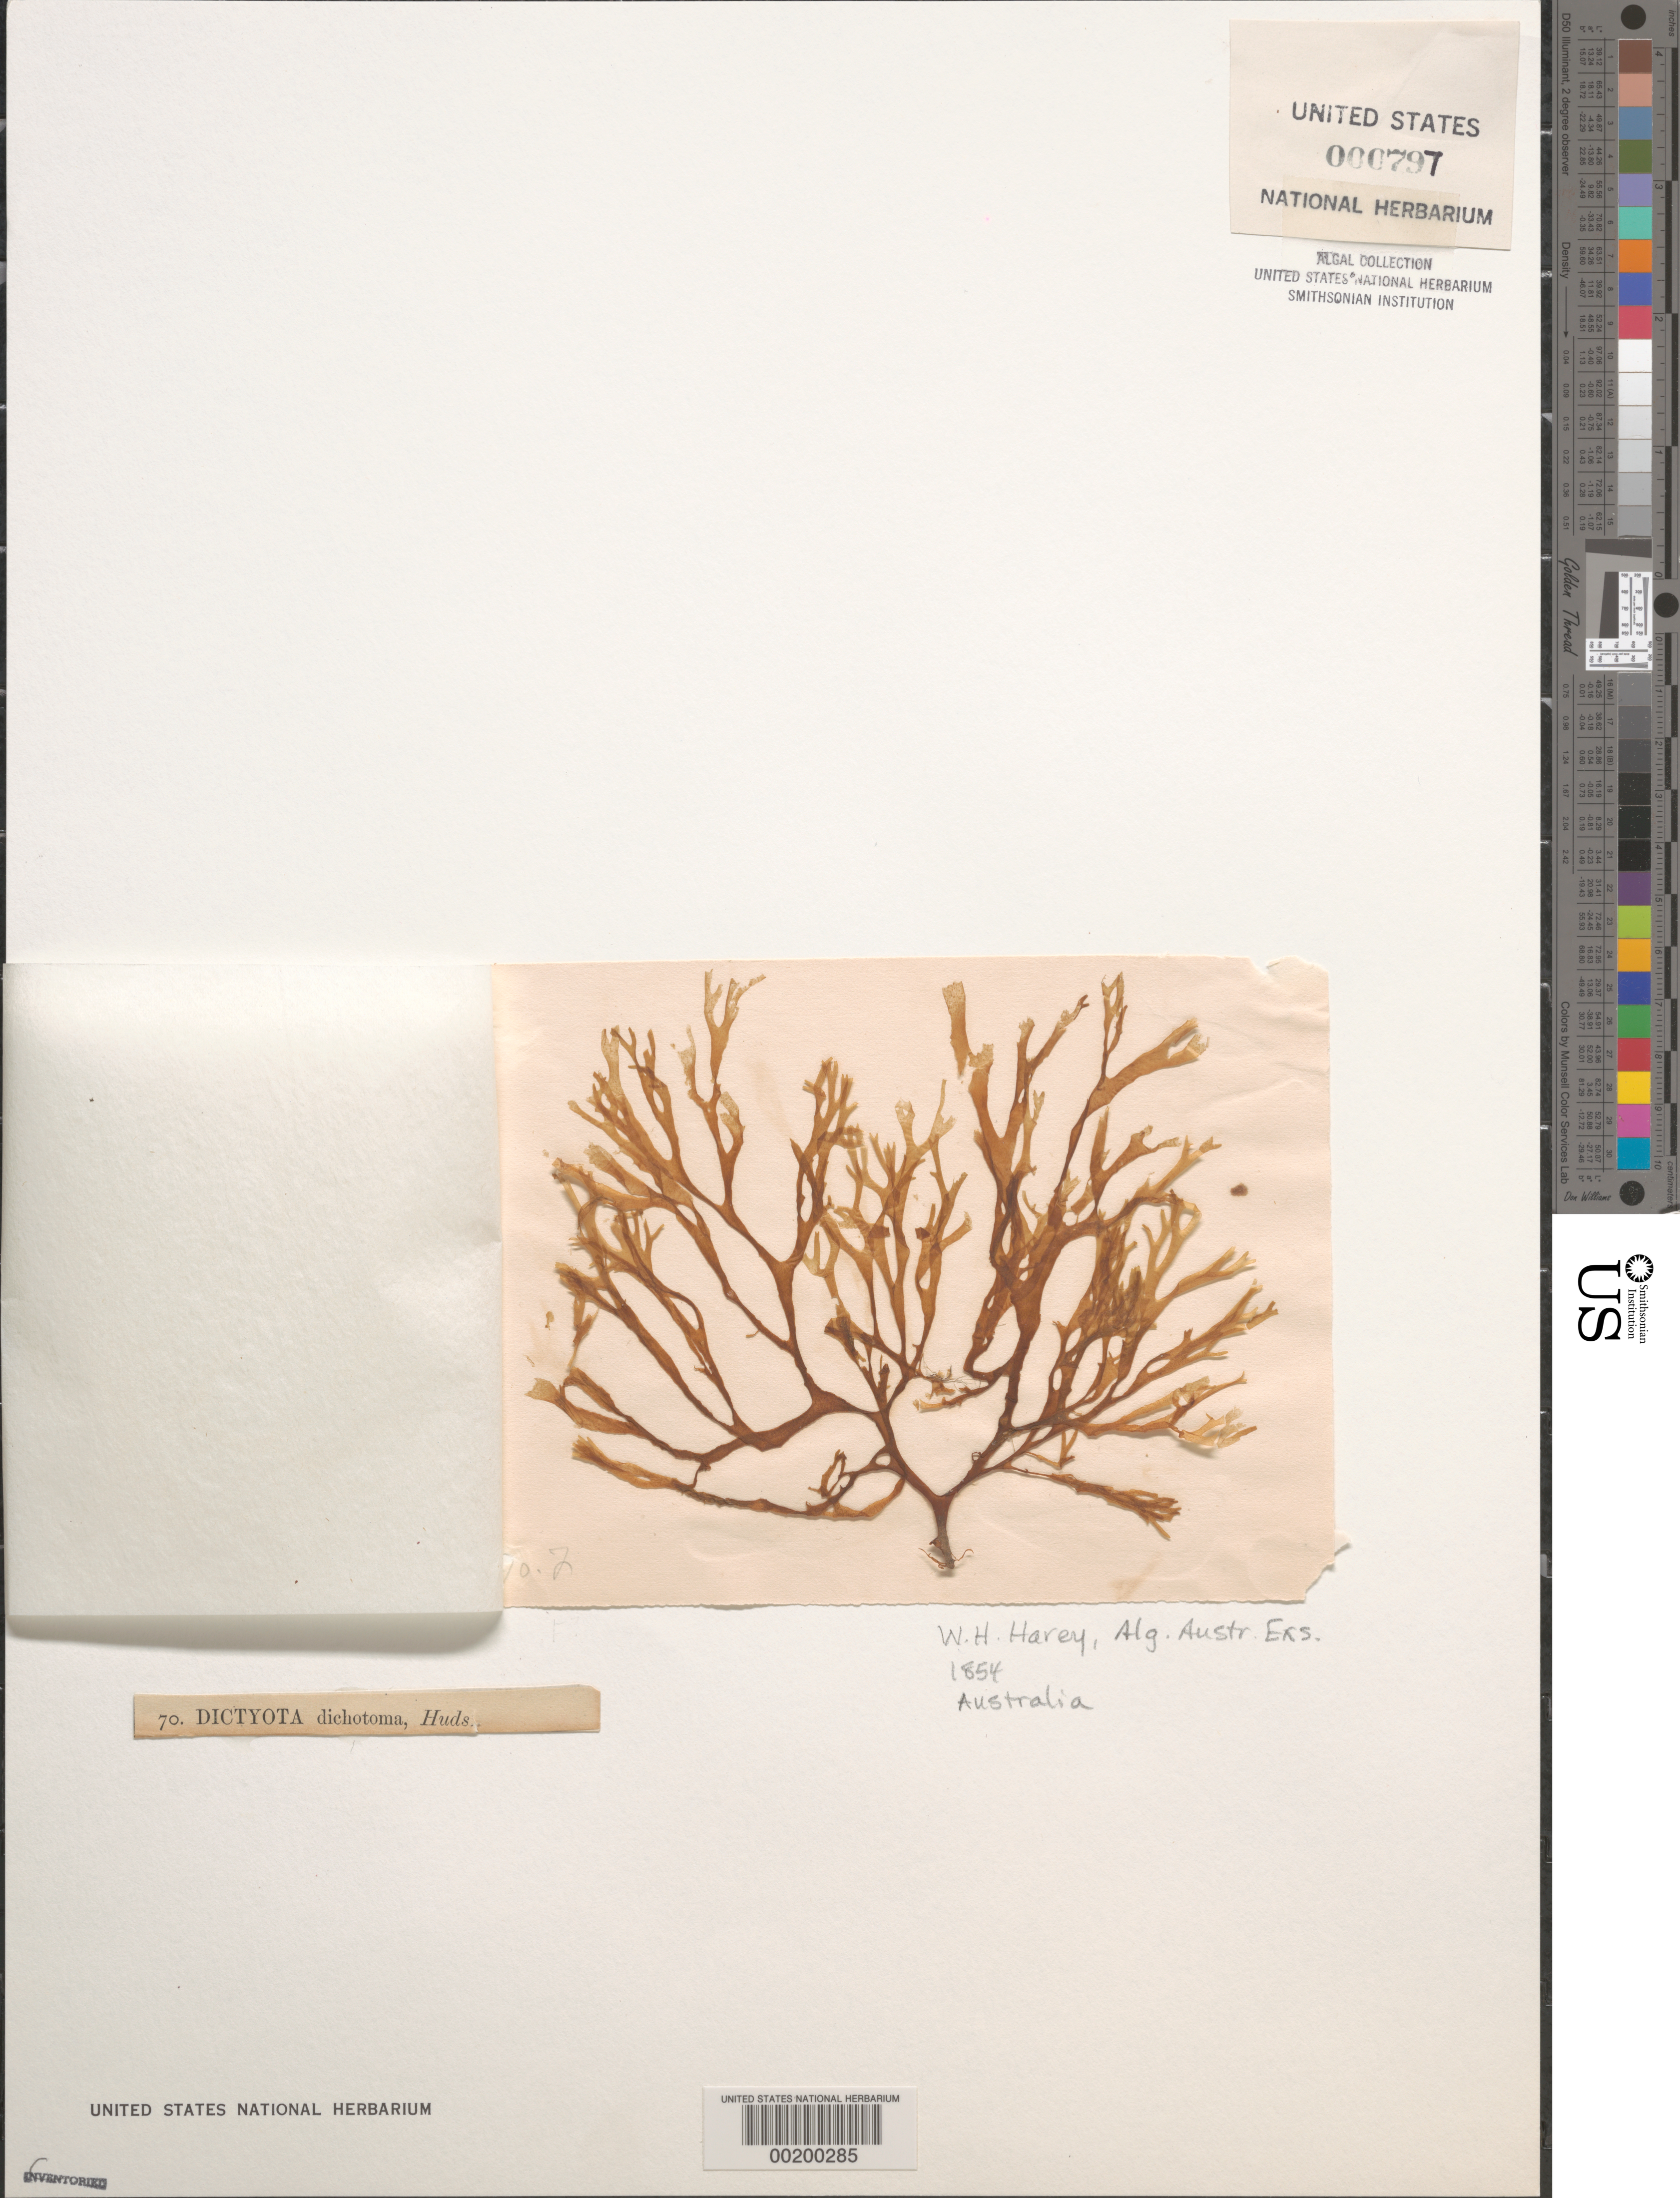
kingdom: Chromista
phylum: Ochrophyta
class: Phaeophyceae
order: Dictyotales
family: Dictyotaceae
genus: Dictyota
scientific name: Dictyota dichotoma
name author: (Huds.) J.V.Lamouroux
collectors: W. Harvey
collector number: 70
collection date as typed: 1854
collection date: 1854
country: Australia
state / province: Western Australia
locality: Princess Royal Harbor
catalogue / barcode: US 797